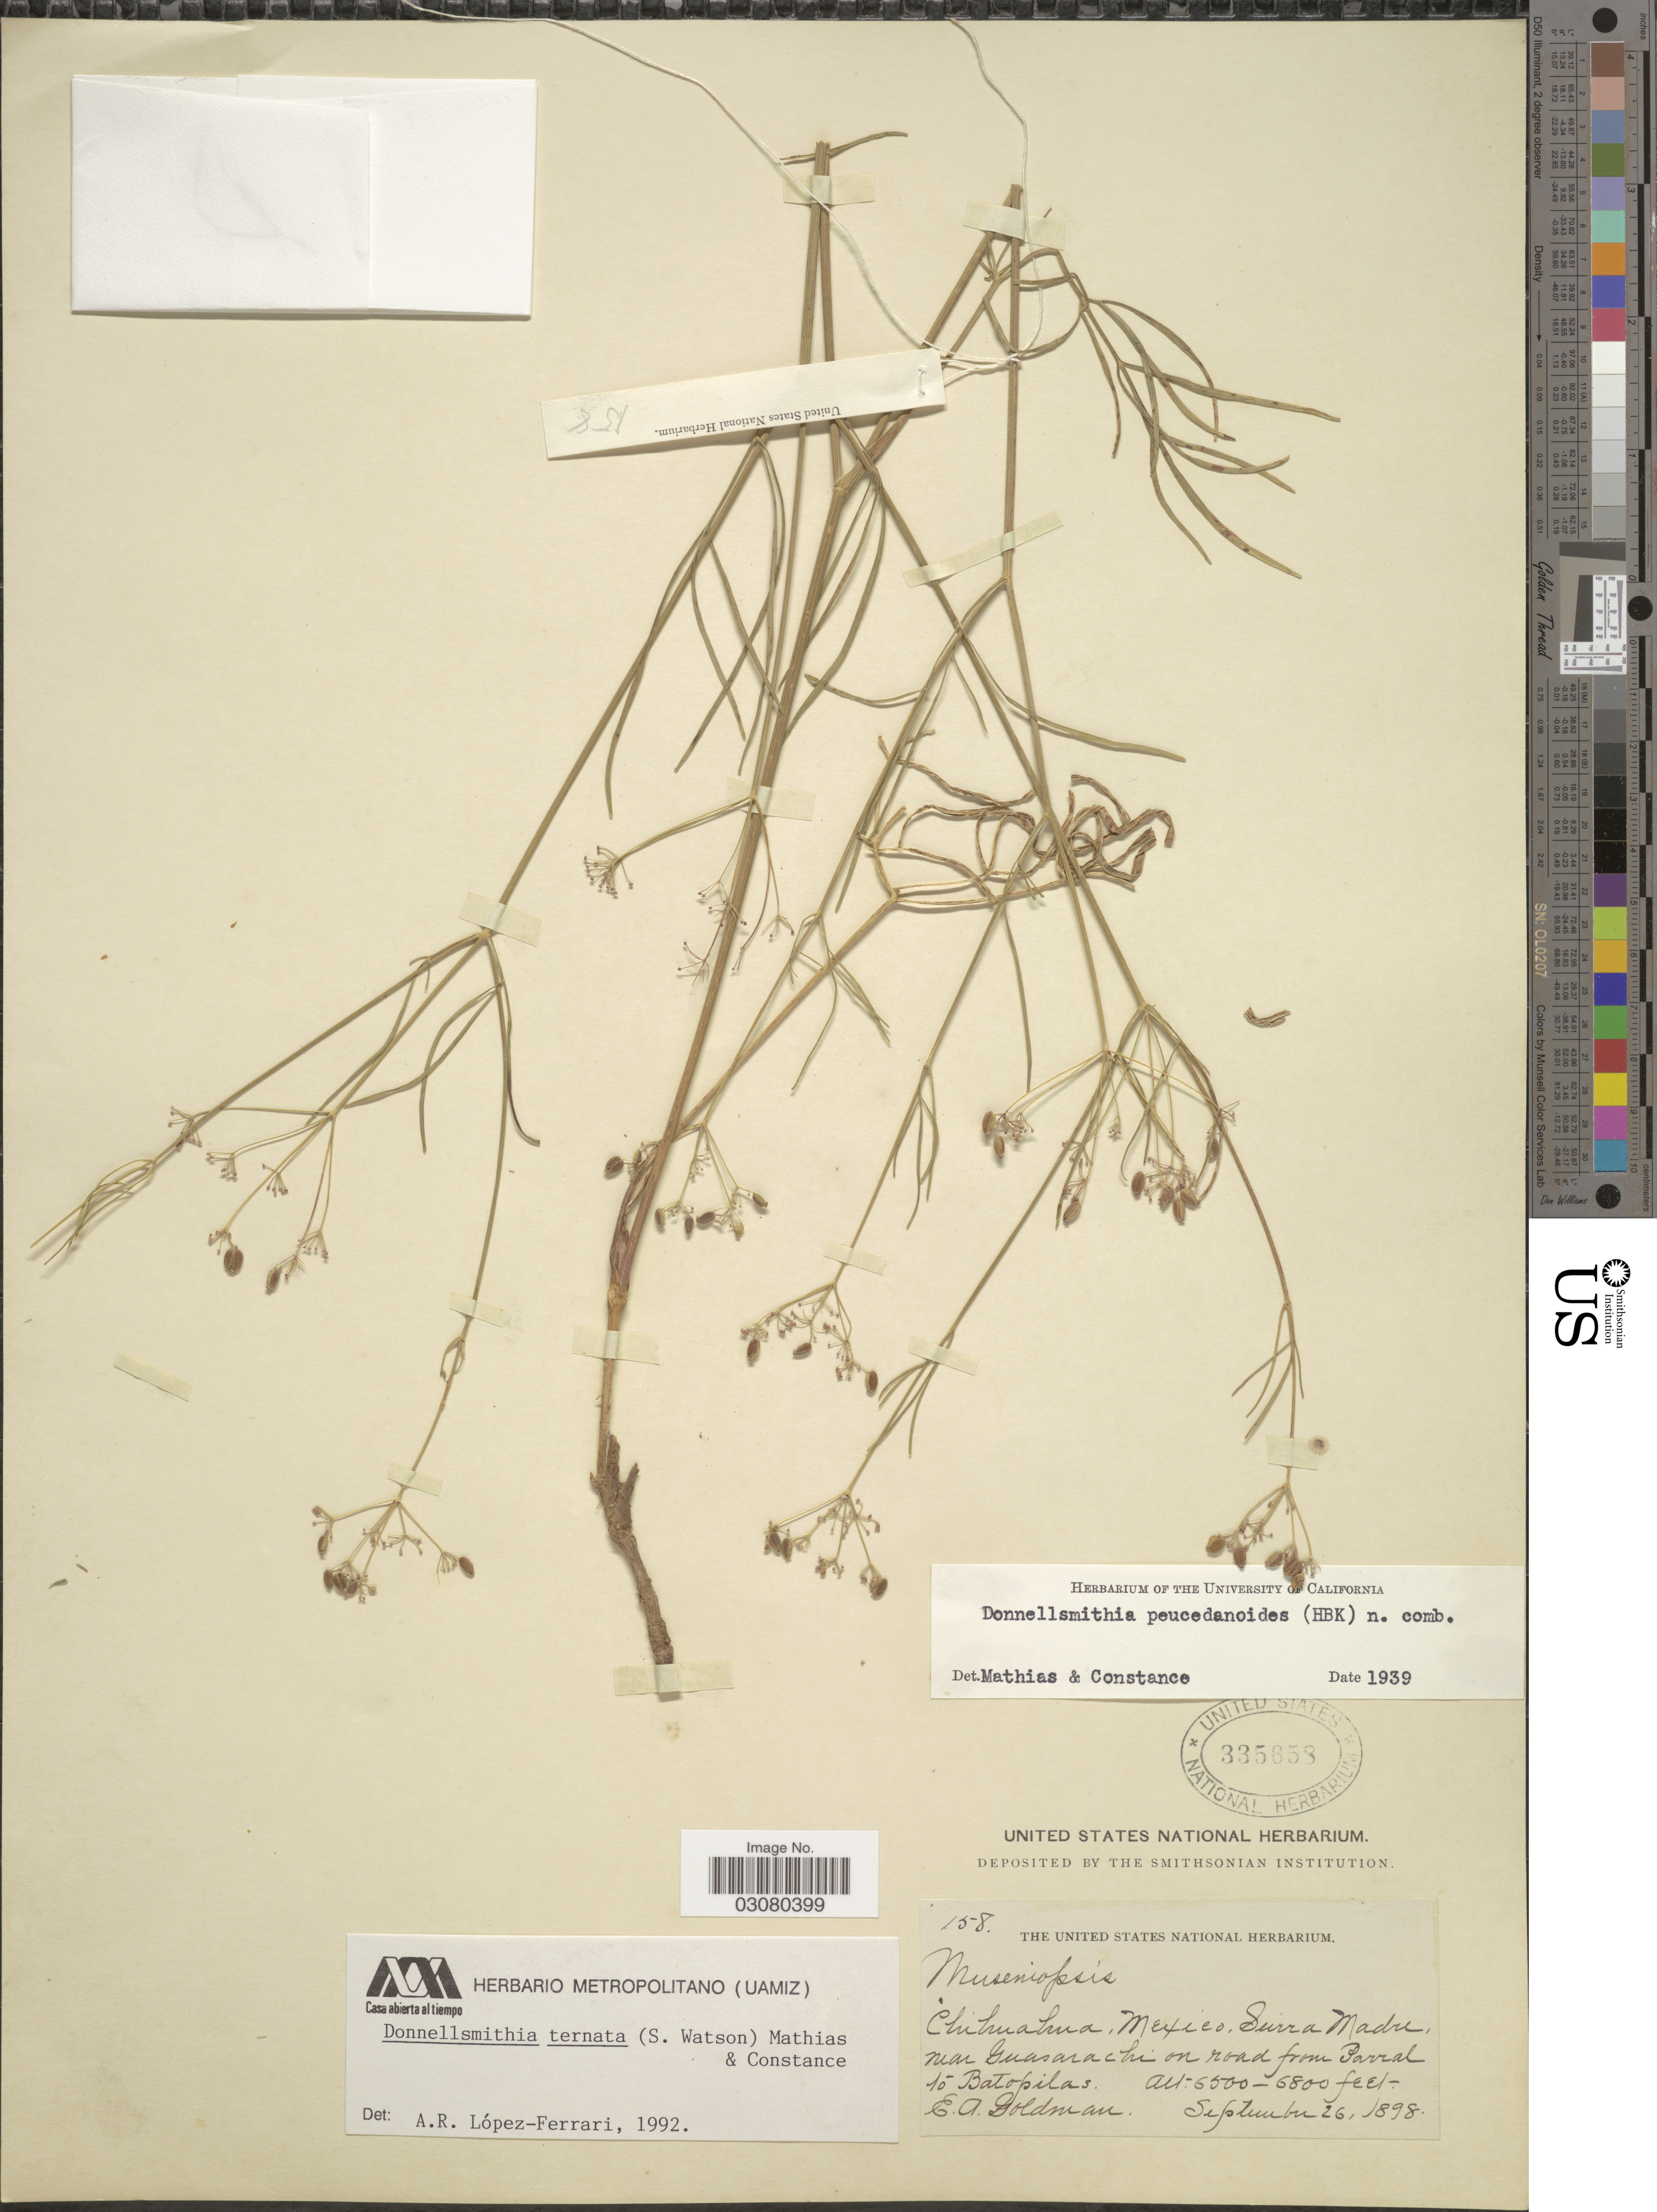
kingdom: Plantae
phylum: Tracheophyta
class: Magnoliopsida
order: Apiales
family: Apiaceae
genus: Donnellsmithia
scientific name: Donnellsmithia ternata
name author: (S. Watson) Mathias & Constance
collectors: E. A. Goldman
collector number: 158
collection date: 1898-09-26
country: Mexico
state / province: Chihuahua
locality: Sierra Madre, near Guasarachi on road from Parral to Batopilas.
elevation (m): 1981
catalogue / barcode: US 335658